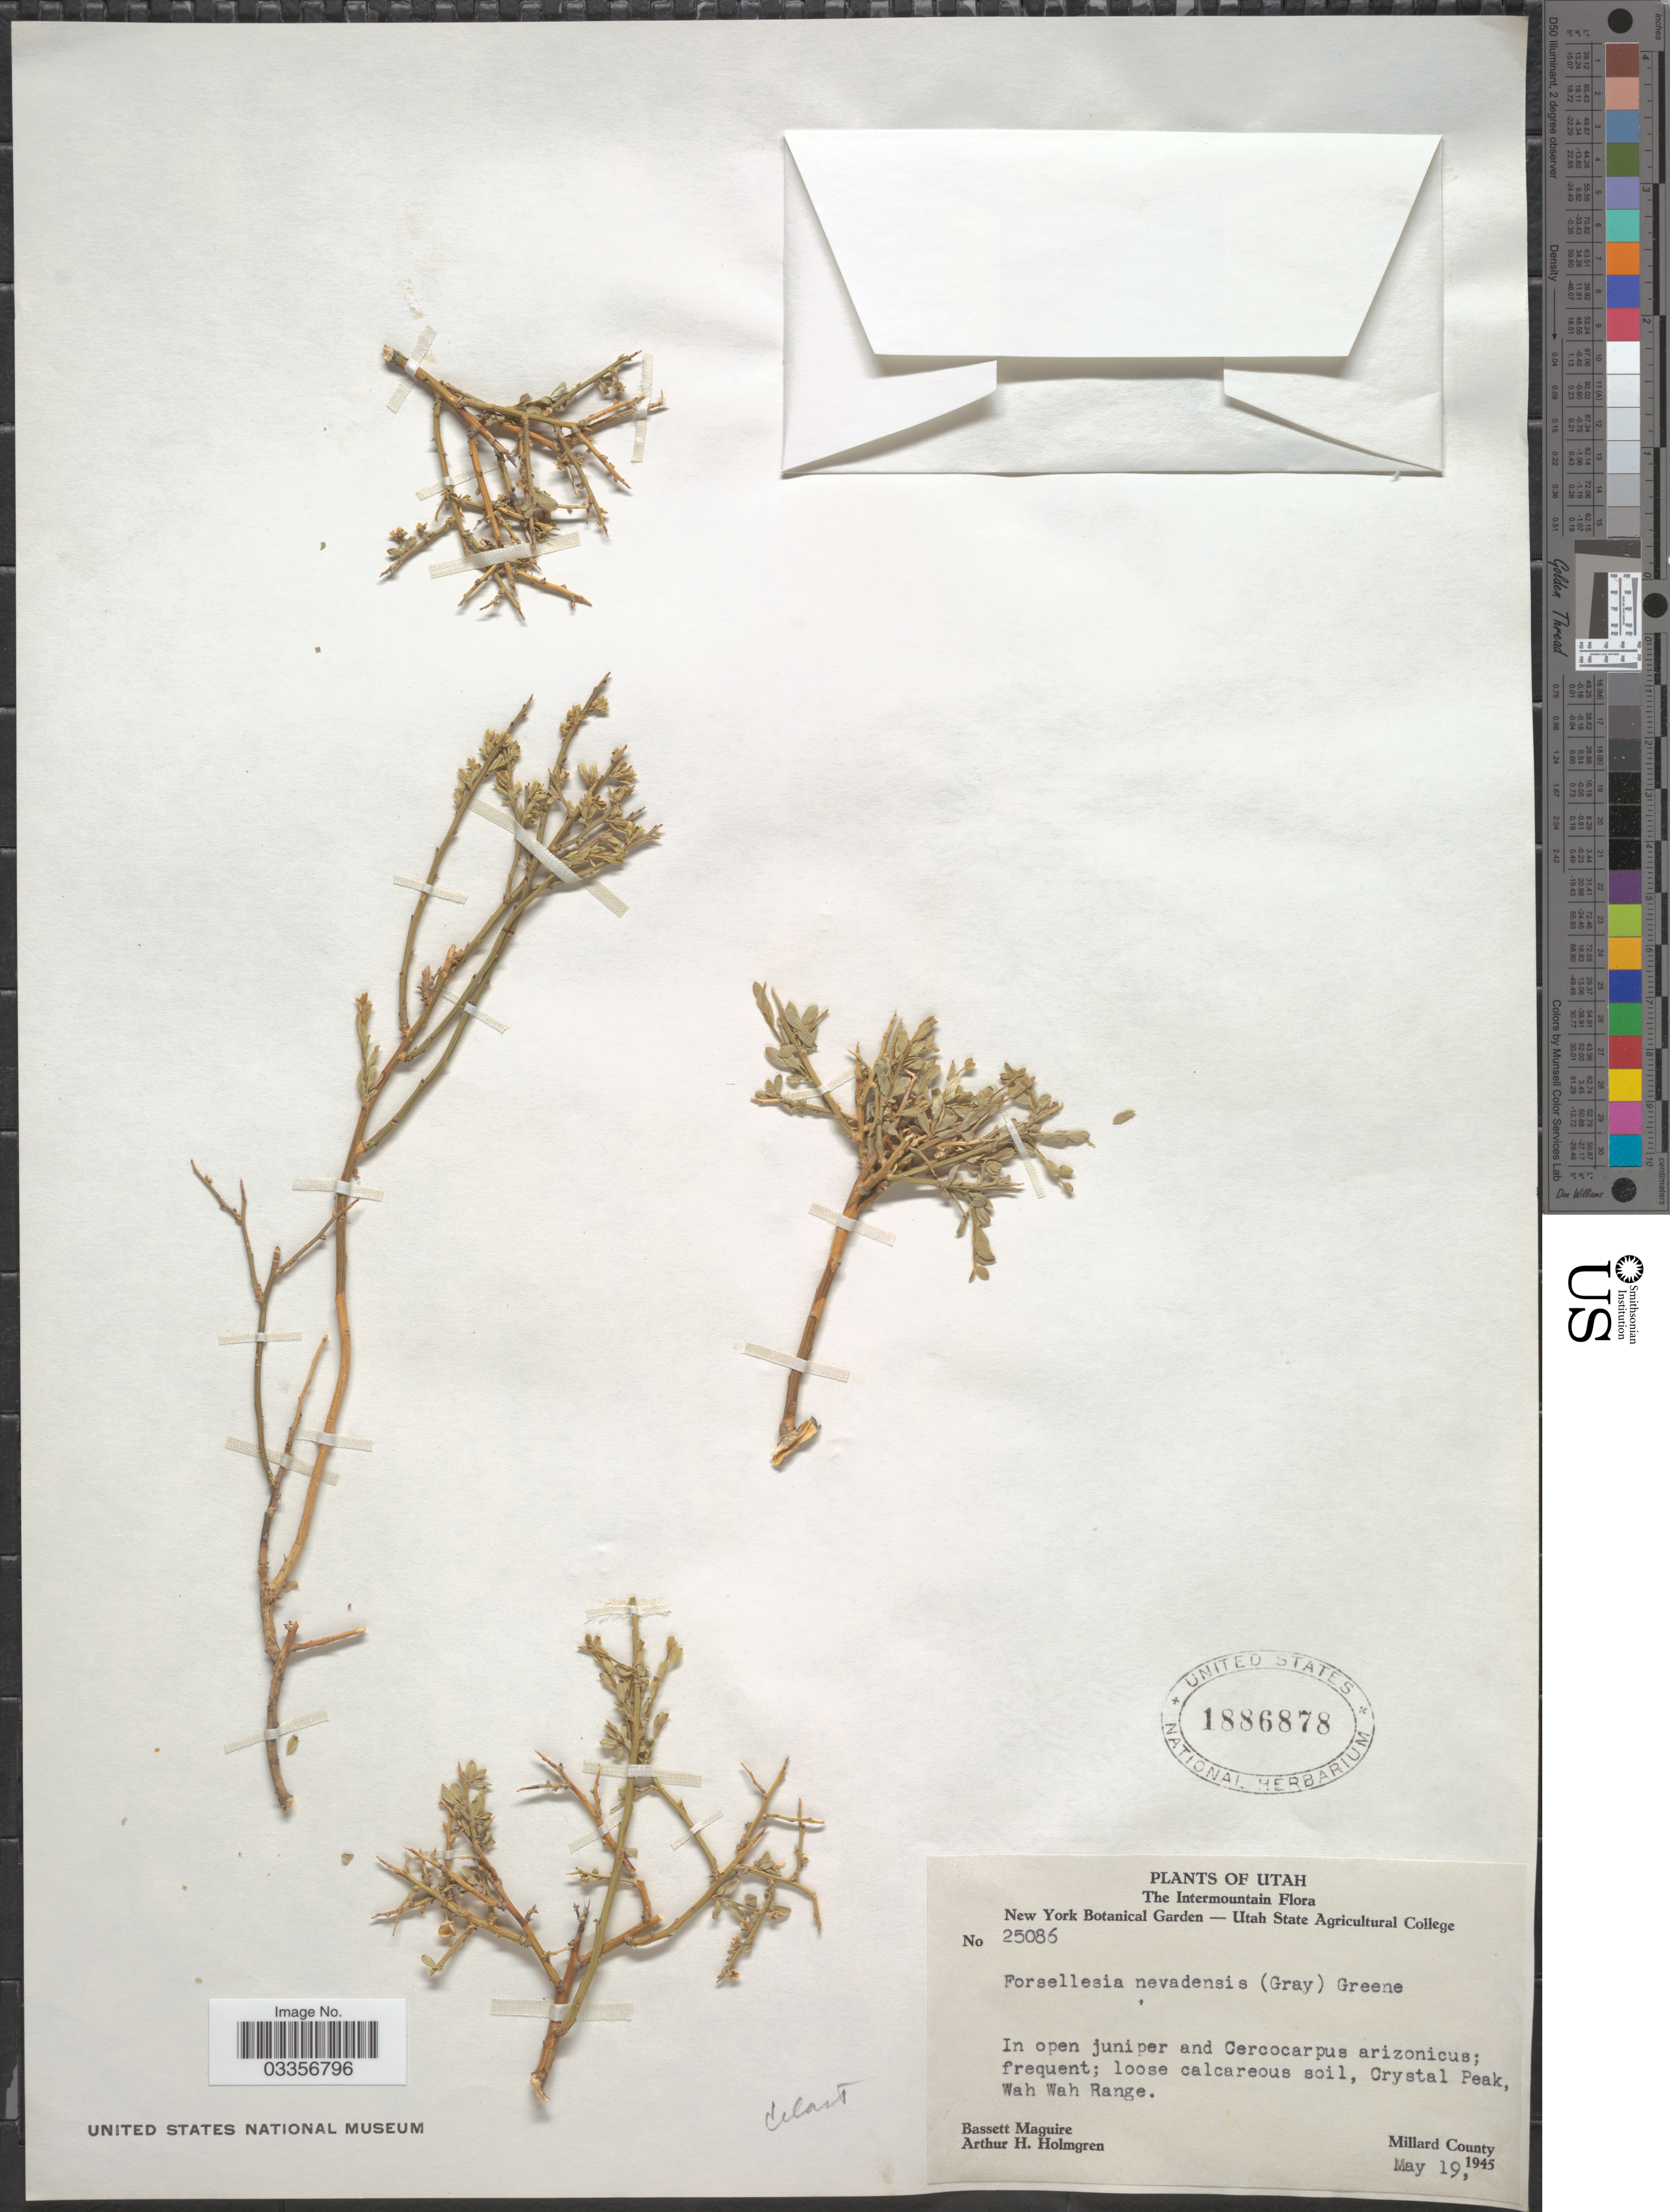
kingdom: Plantae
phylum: Tracheophyta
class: Magnoliopsida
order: Crossosomatales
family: Crossosomataceae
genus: Glossopetalon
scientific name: Glossopetalon spinescens var. aridum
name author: M.E. Jones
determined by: Yatskievych, G.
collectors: B. Maguire & A. H. Holmgren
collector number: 25086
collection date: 1945-05-19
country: United States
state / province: Utah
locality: The Intermountain, Crystal Peak, Wah Wah Range, Millard County.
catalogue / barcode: US 1886878